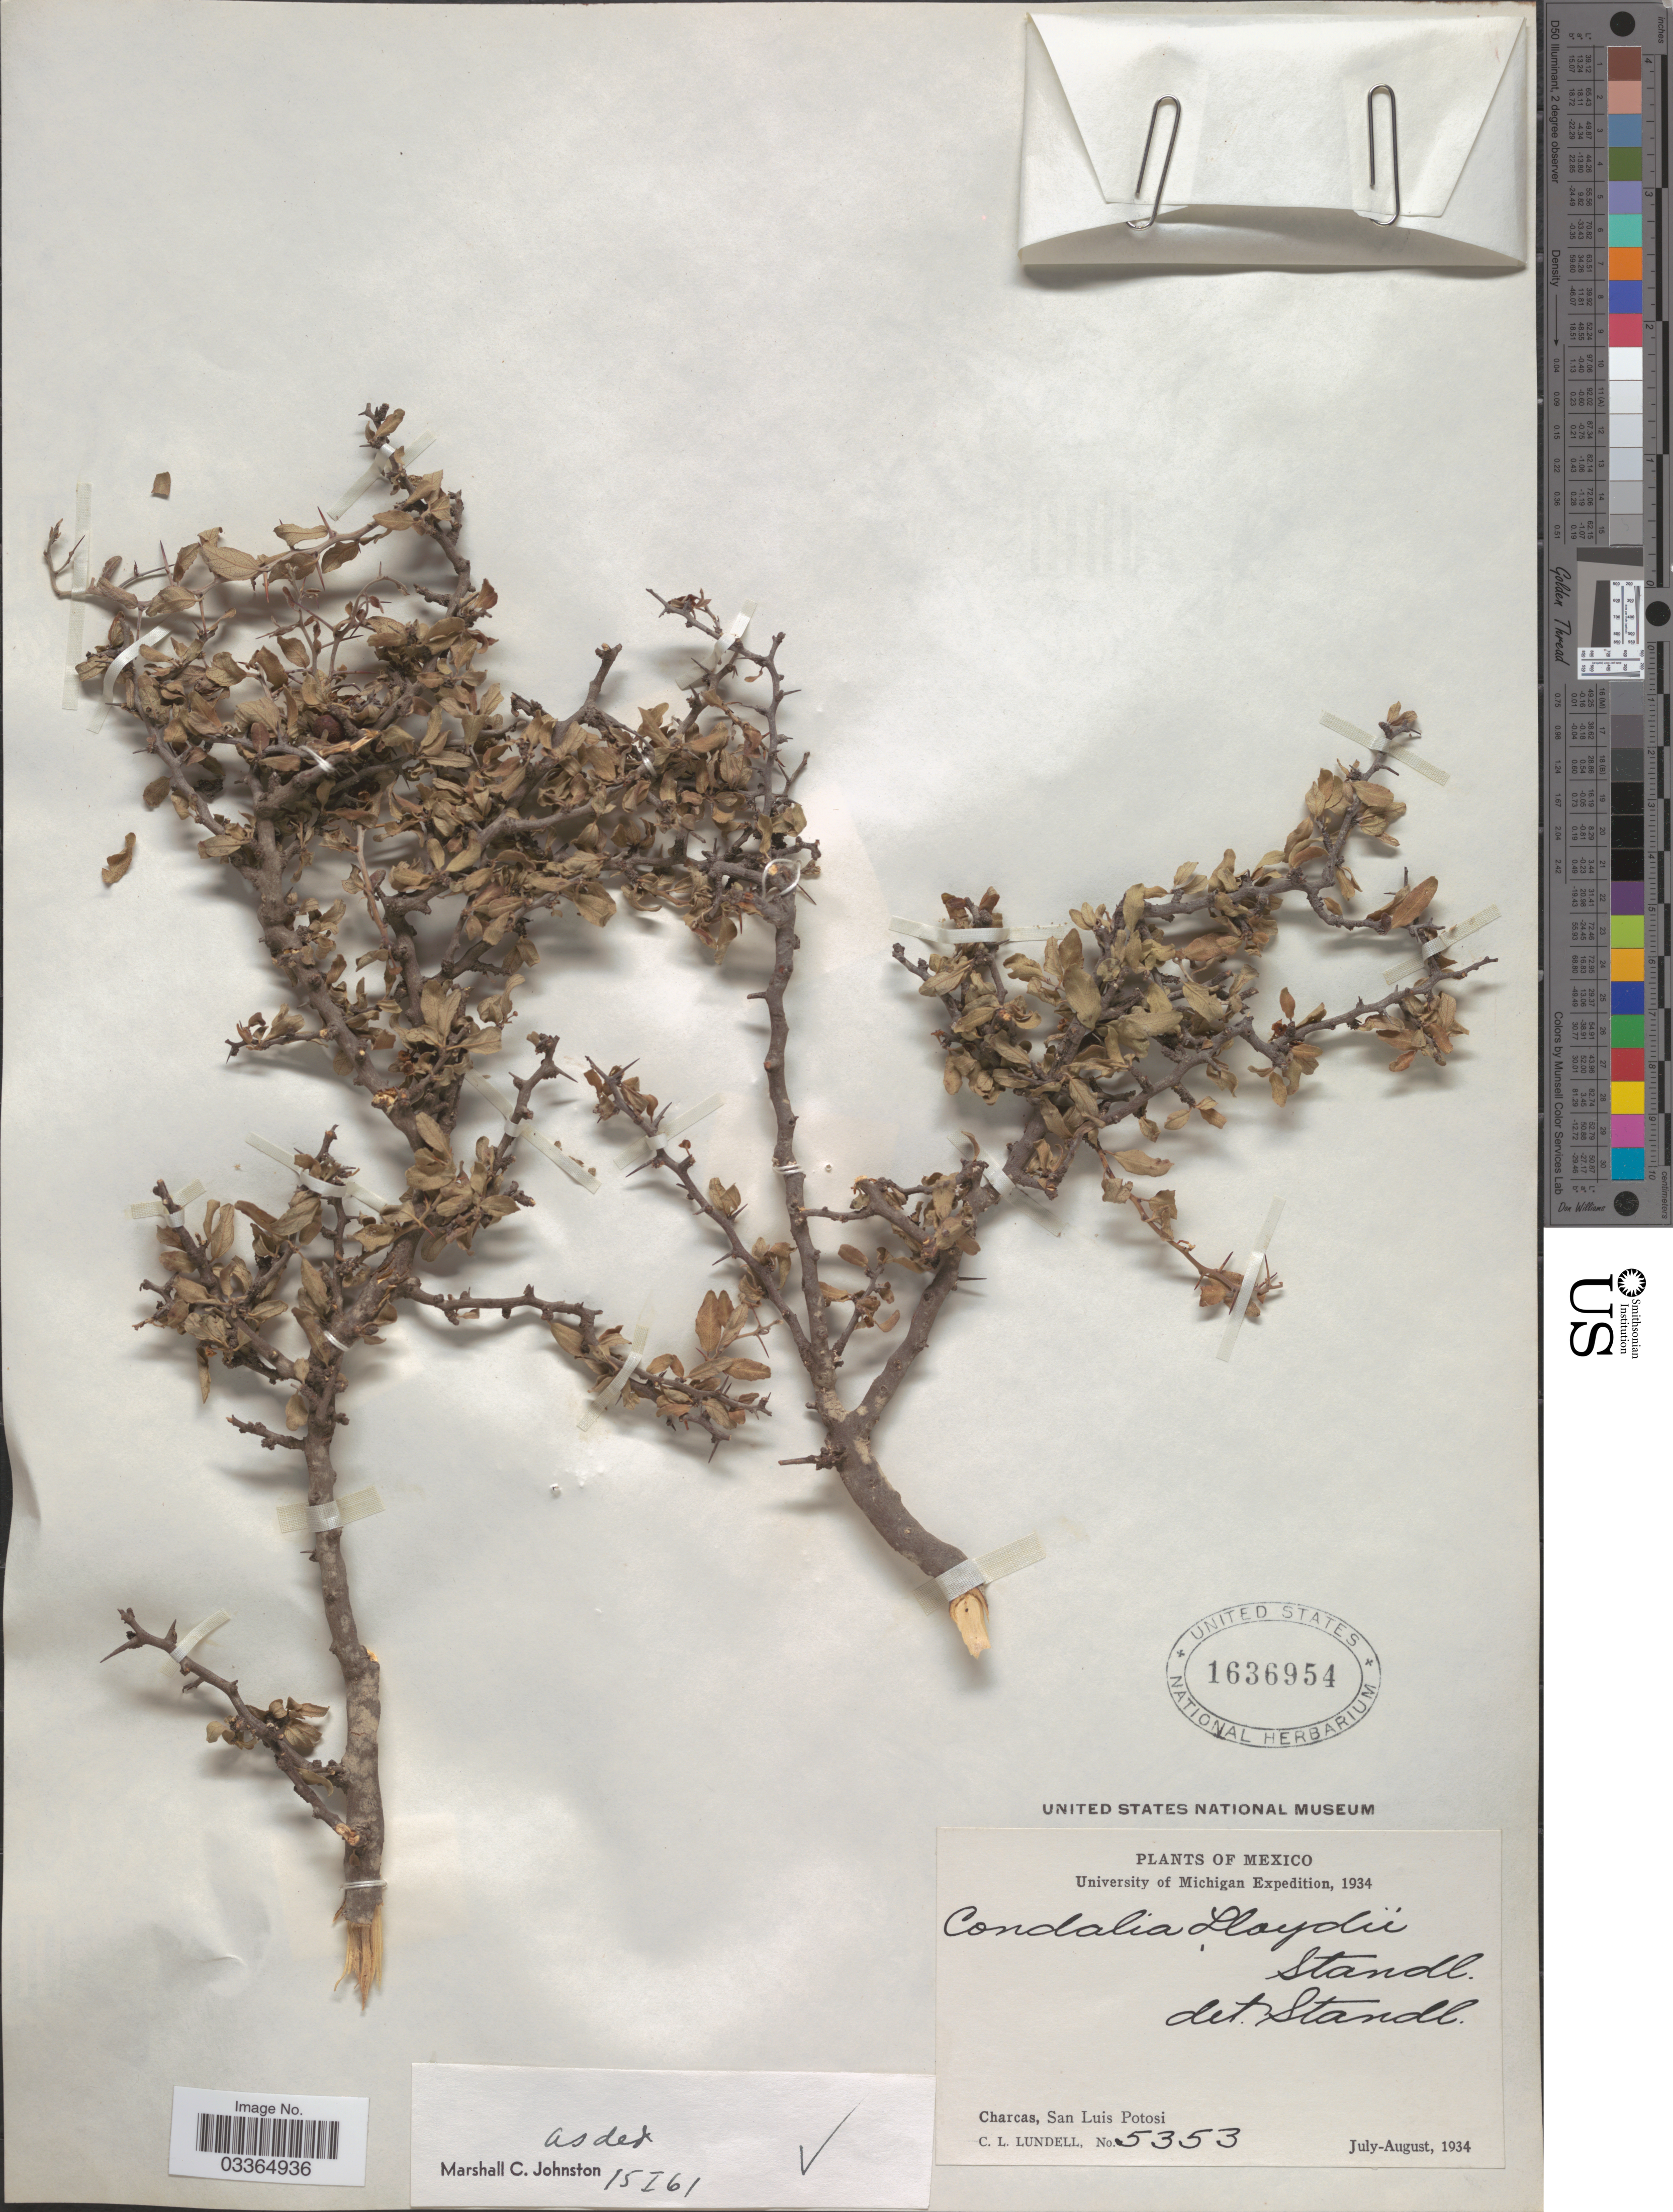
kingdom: Plantae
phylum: Tracheophyta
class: Magnoliopsida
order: Rosales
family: Rhamnaceae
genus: Condalia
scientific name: Condalia lloydii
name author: Standl.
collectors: C. L. Lundell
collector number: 5353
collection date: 1934-07/1934-08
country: Mexico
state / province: San Luis Potosí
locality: Charcas.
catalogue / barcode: US 1636954